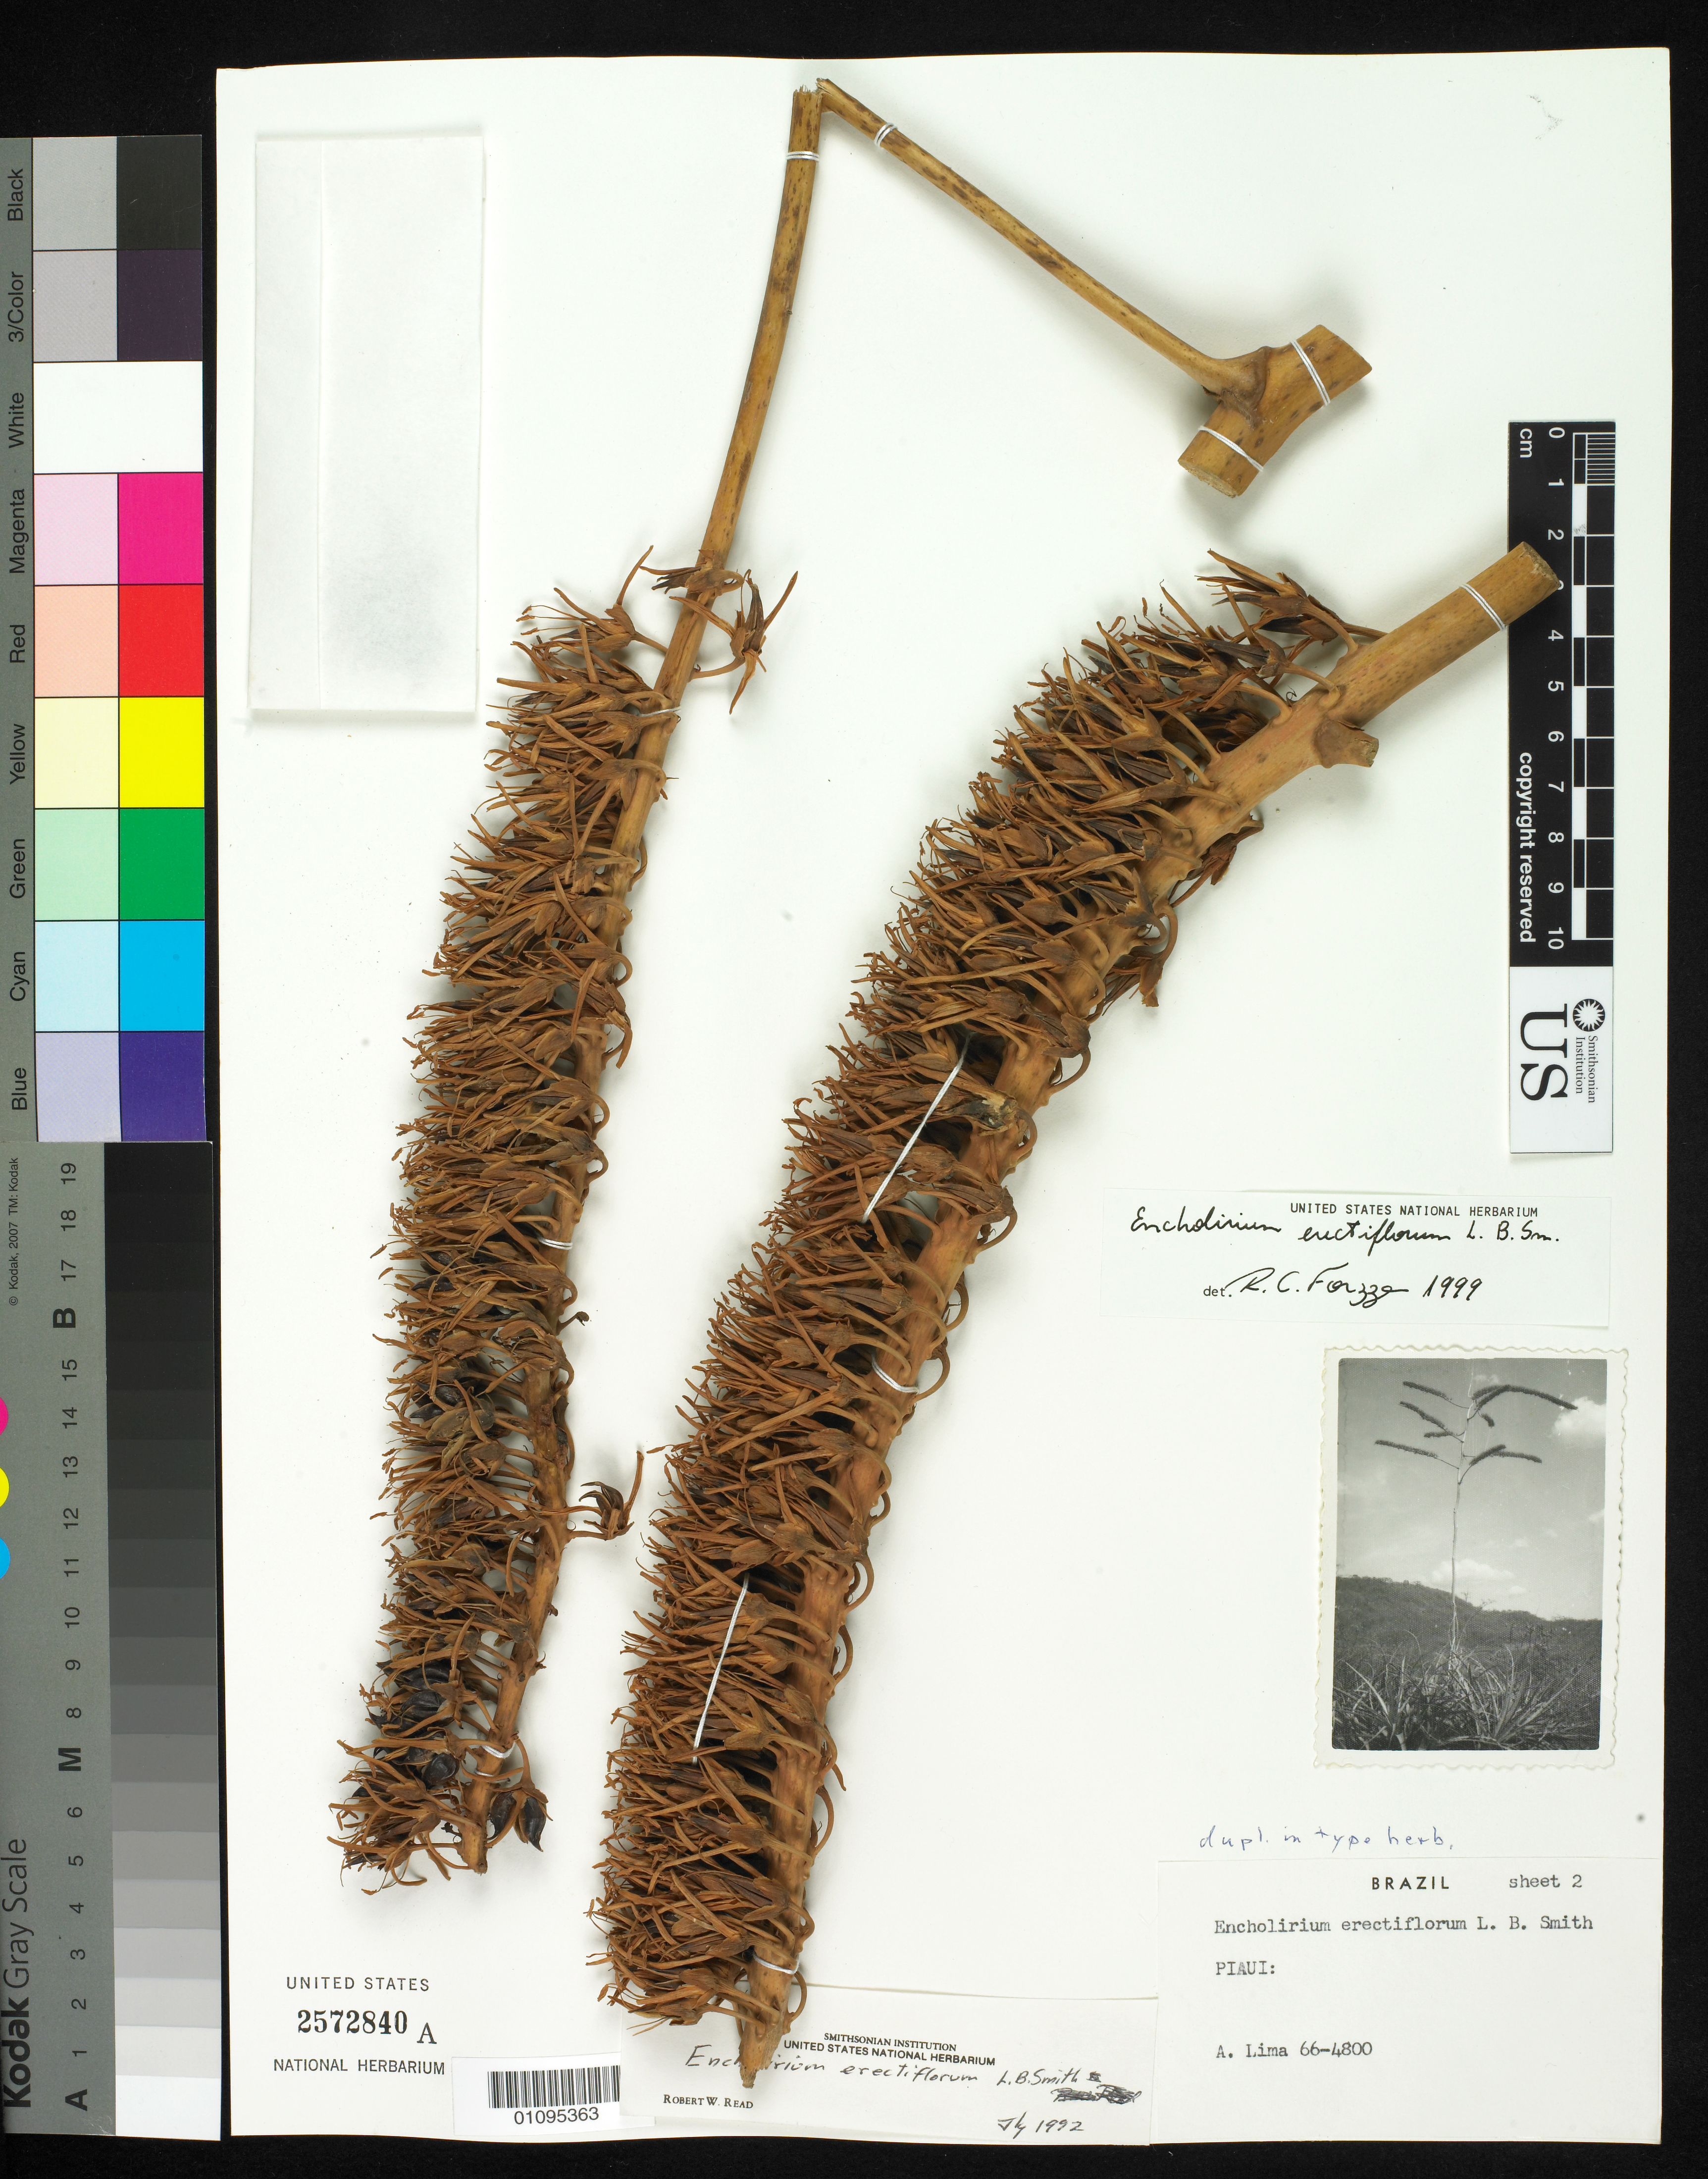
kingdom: Plantae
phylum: Tracheophyta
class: Liliopsida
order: Poales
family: Bromeliaceae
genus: Encholirium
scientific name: Encholirium erectiflorum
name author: L.B. Sm.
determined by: Read, Robert W., (US), NMNH (UNITED STATES)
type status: Isotype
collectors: A. Lima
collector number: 66-4800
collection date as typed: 14 Dec 1966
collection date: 1966-12-14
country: Brazil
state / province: Piauí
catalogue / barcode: US 2572840A